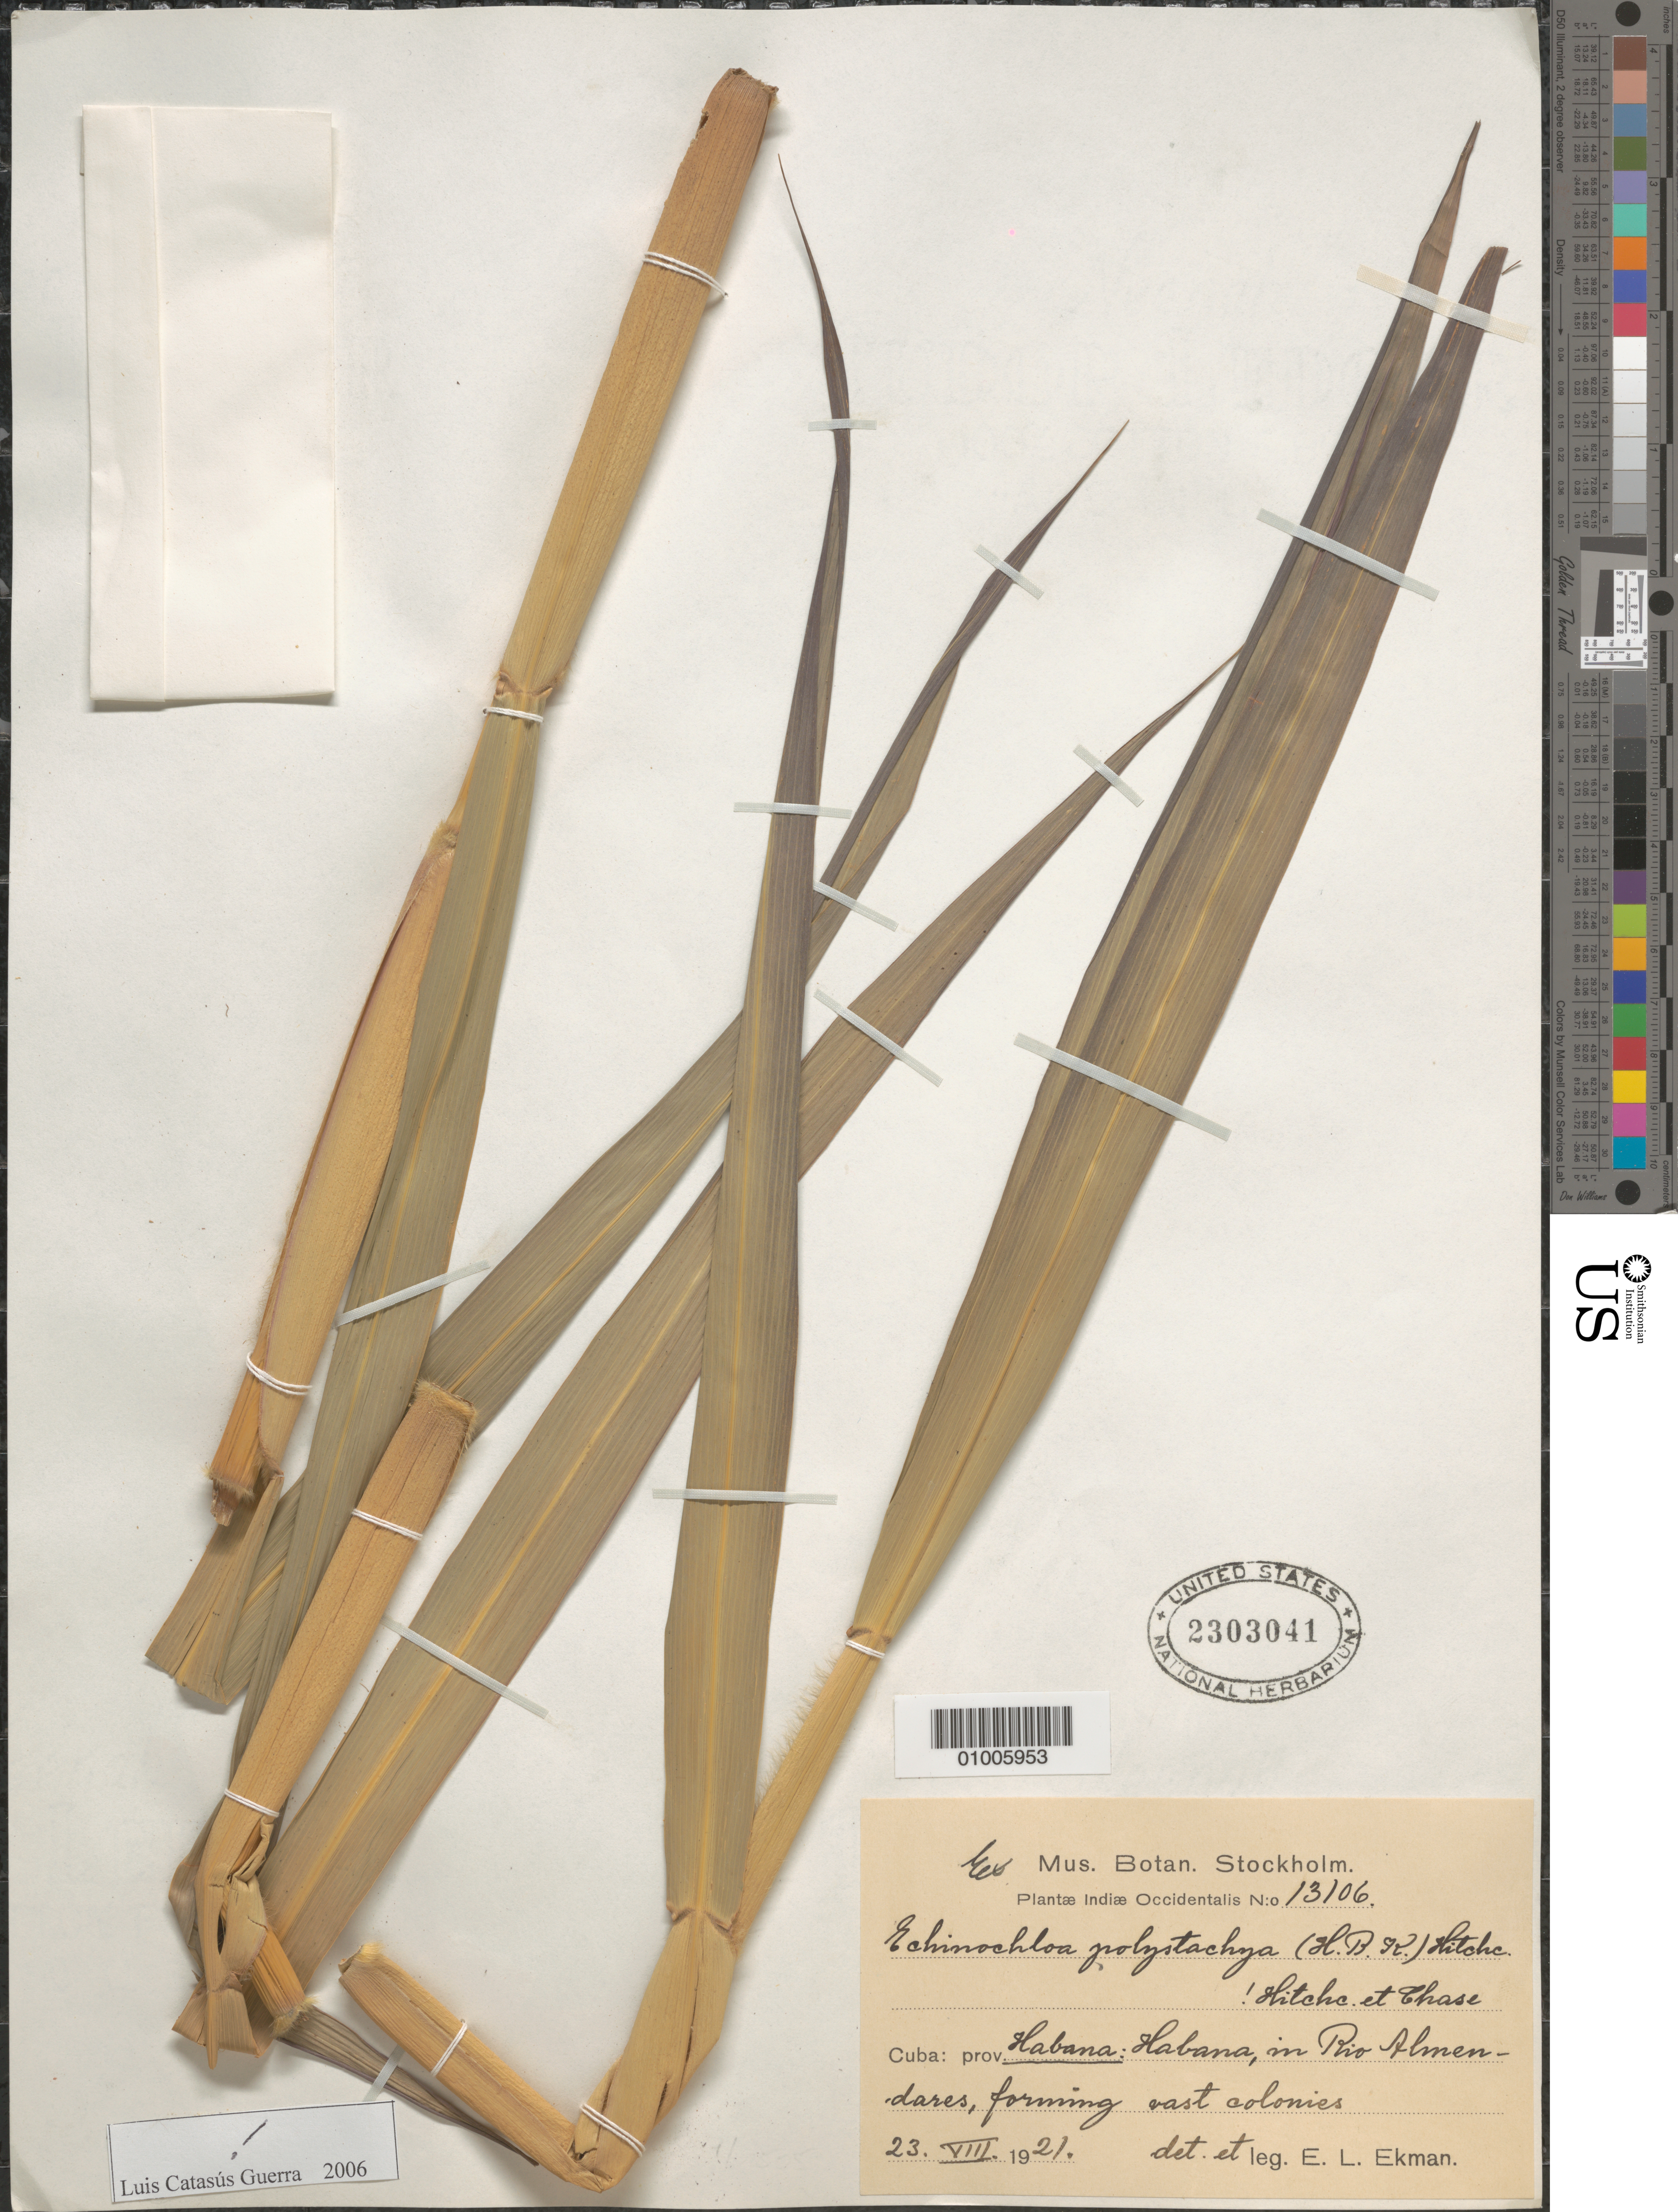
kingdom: Plantae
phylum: Tracheophyta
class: Liliopsida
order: Poales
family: Poaceae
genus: Echinochloa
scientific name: Echinochloa polystachya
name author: (Kunth) Hitchc.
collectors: E. L. Ekman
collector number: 13106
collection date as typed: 23 Aug 1921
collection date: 1921-08-23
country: Cuba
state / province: La Habana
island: Cuba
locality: La Habana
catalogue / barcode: US 2303041